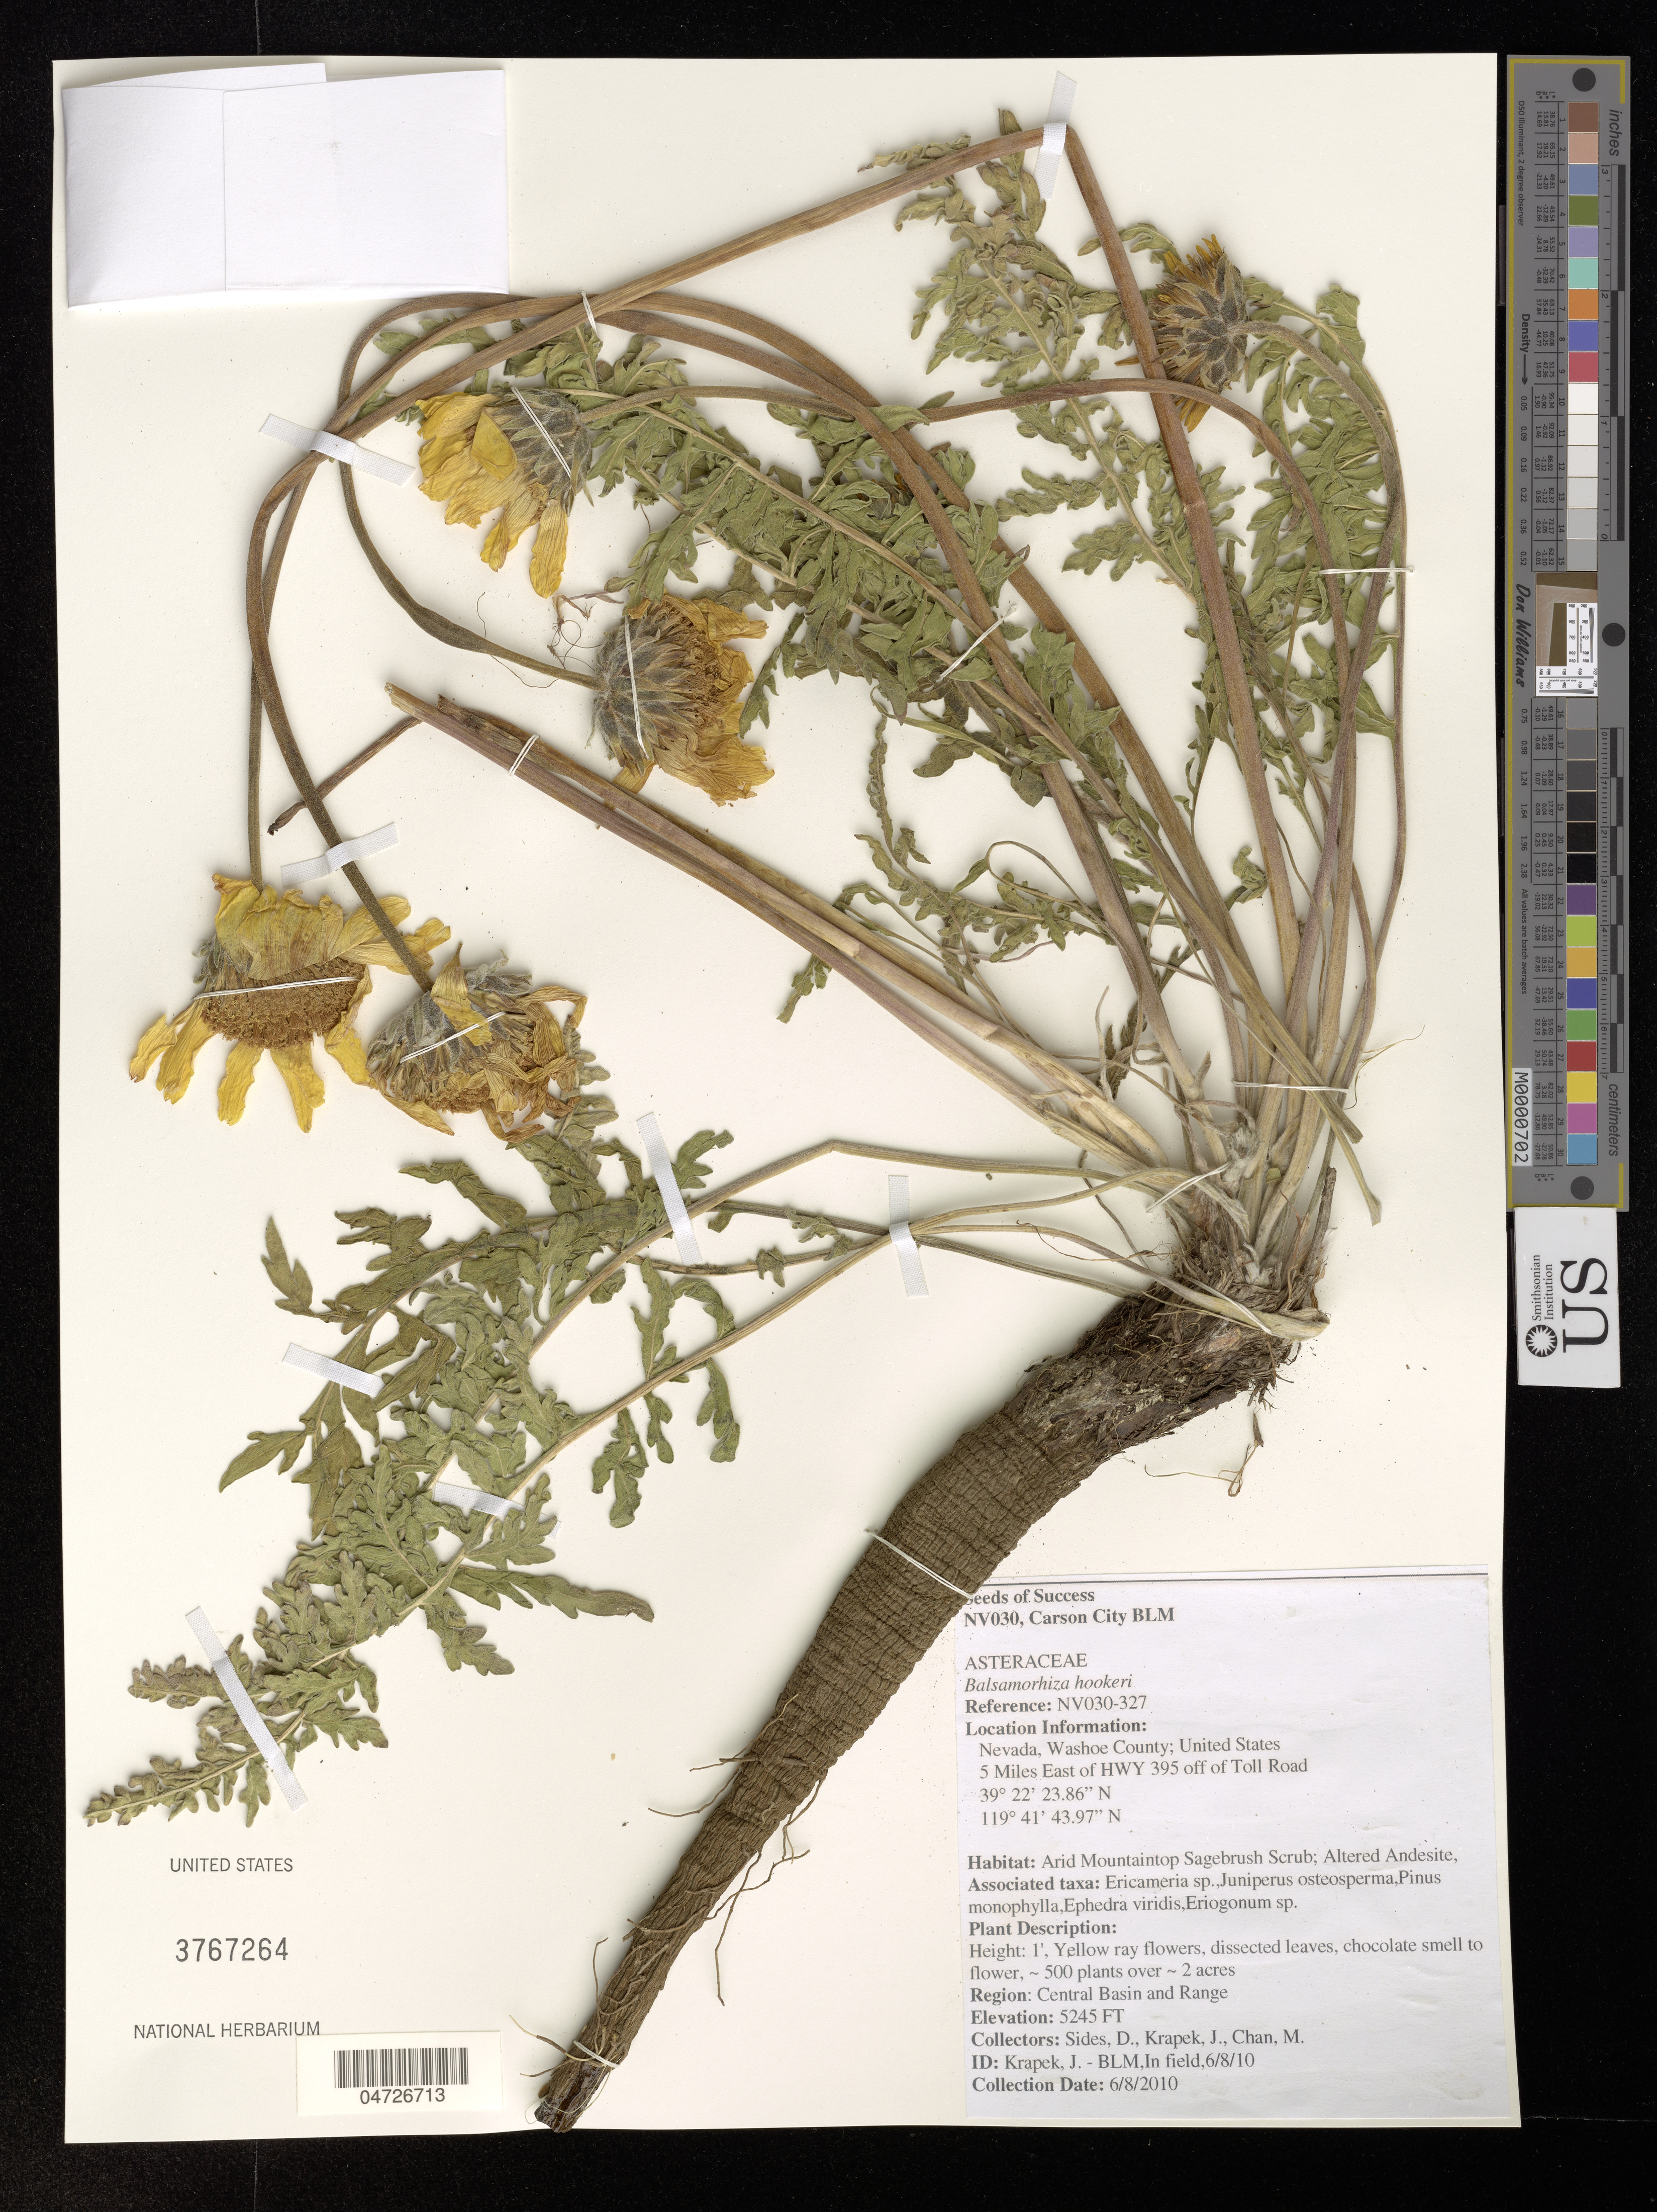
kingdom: Plantae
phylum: Tracheophyta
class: Magnoliopsida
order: Asterales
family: Asteraceae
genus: Balsamorhiza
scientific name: Balsamorhiza hookeri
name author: Nutt.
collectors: D. Sides, J. Krapek & M. Chan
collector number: NV030-327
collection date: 2010-08-06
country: United States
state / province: Nevada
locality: Washoe County. 5 Miles East of HWY 395 off of Toll Road.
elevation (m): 1599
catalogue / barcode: US 3767264